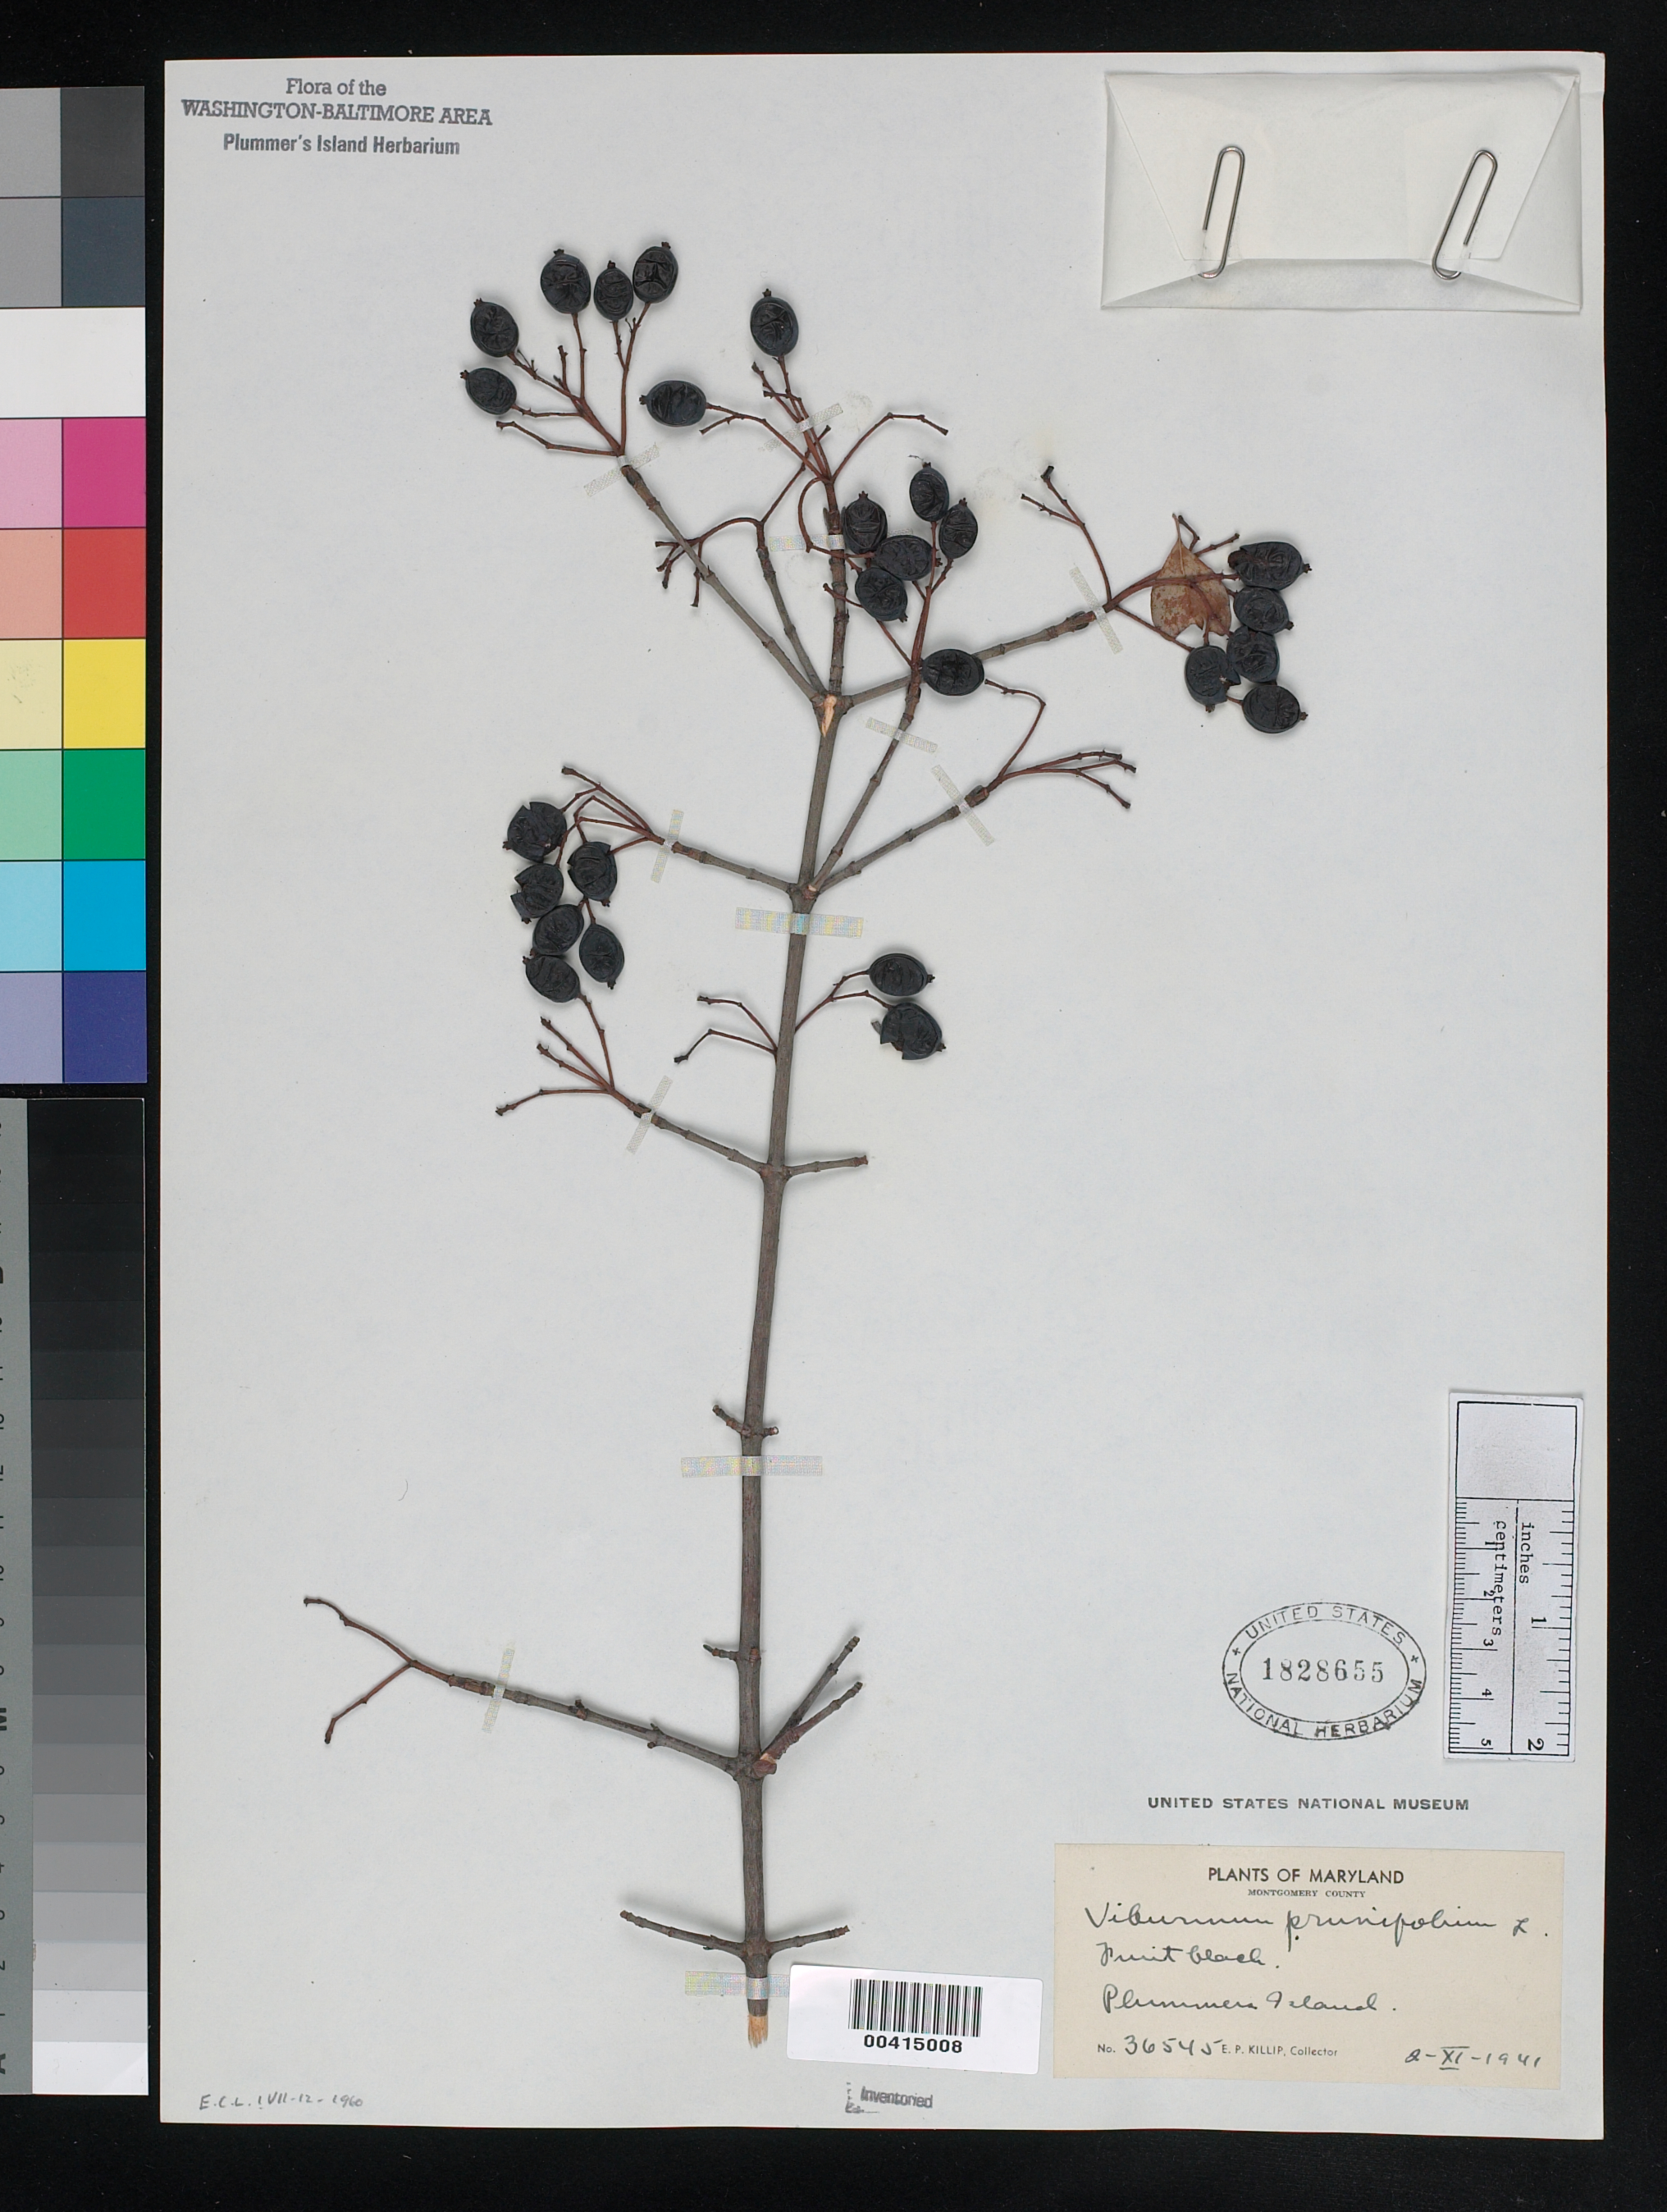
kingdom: Plantae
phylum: Tracheophyta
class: Magnoliopsida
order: Dipsacales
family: Viburnaceae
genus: Viburnum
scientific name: Viburnum prunifolium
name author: L.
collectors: E. P. Killip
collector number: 36545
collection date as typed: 02 Nov 1941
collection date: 1941-11-02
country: United States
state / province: Maryland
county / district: Montgomery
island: Plummers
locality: Plummer's Island C. & O. Canal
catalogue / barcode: US 1828655